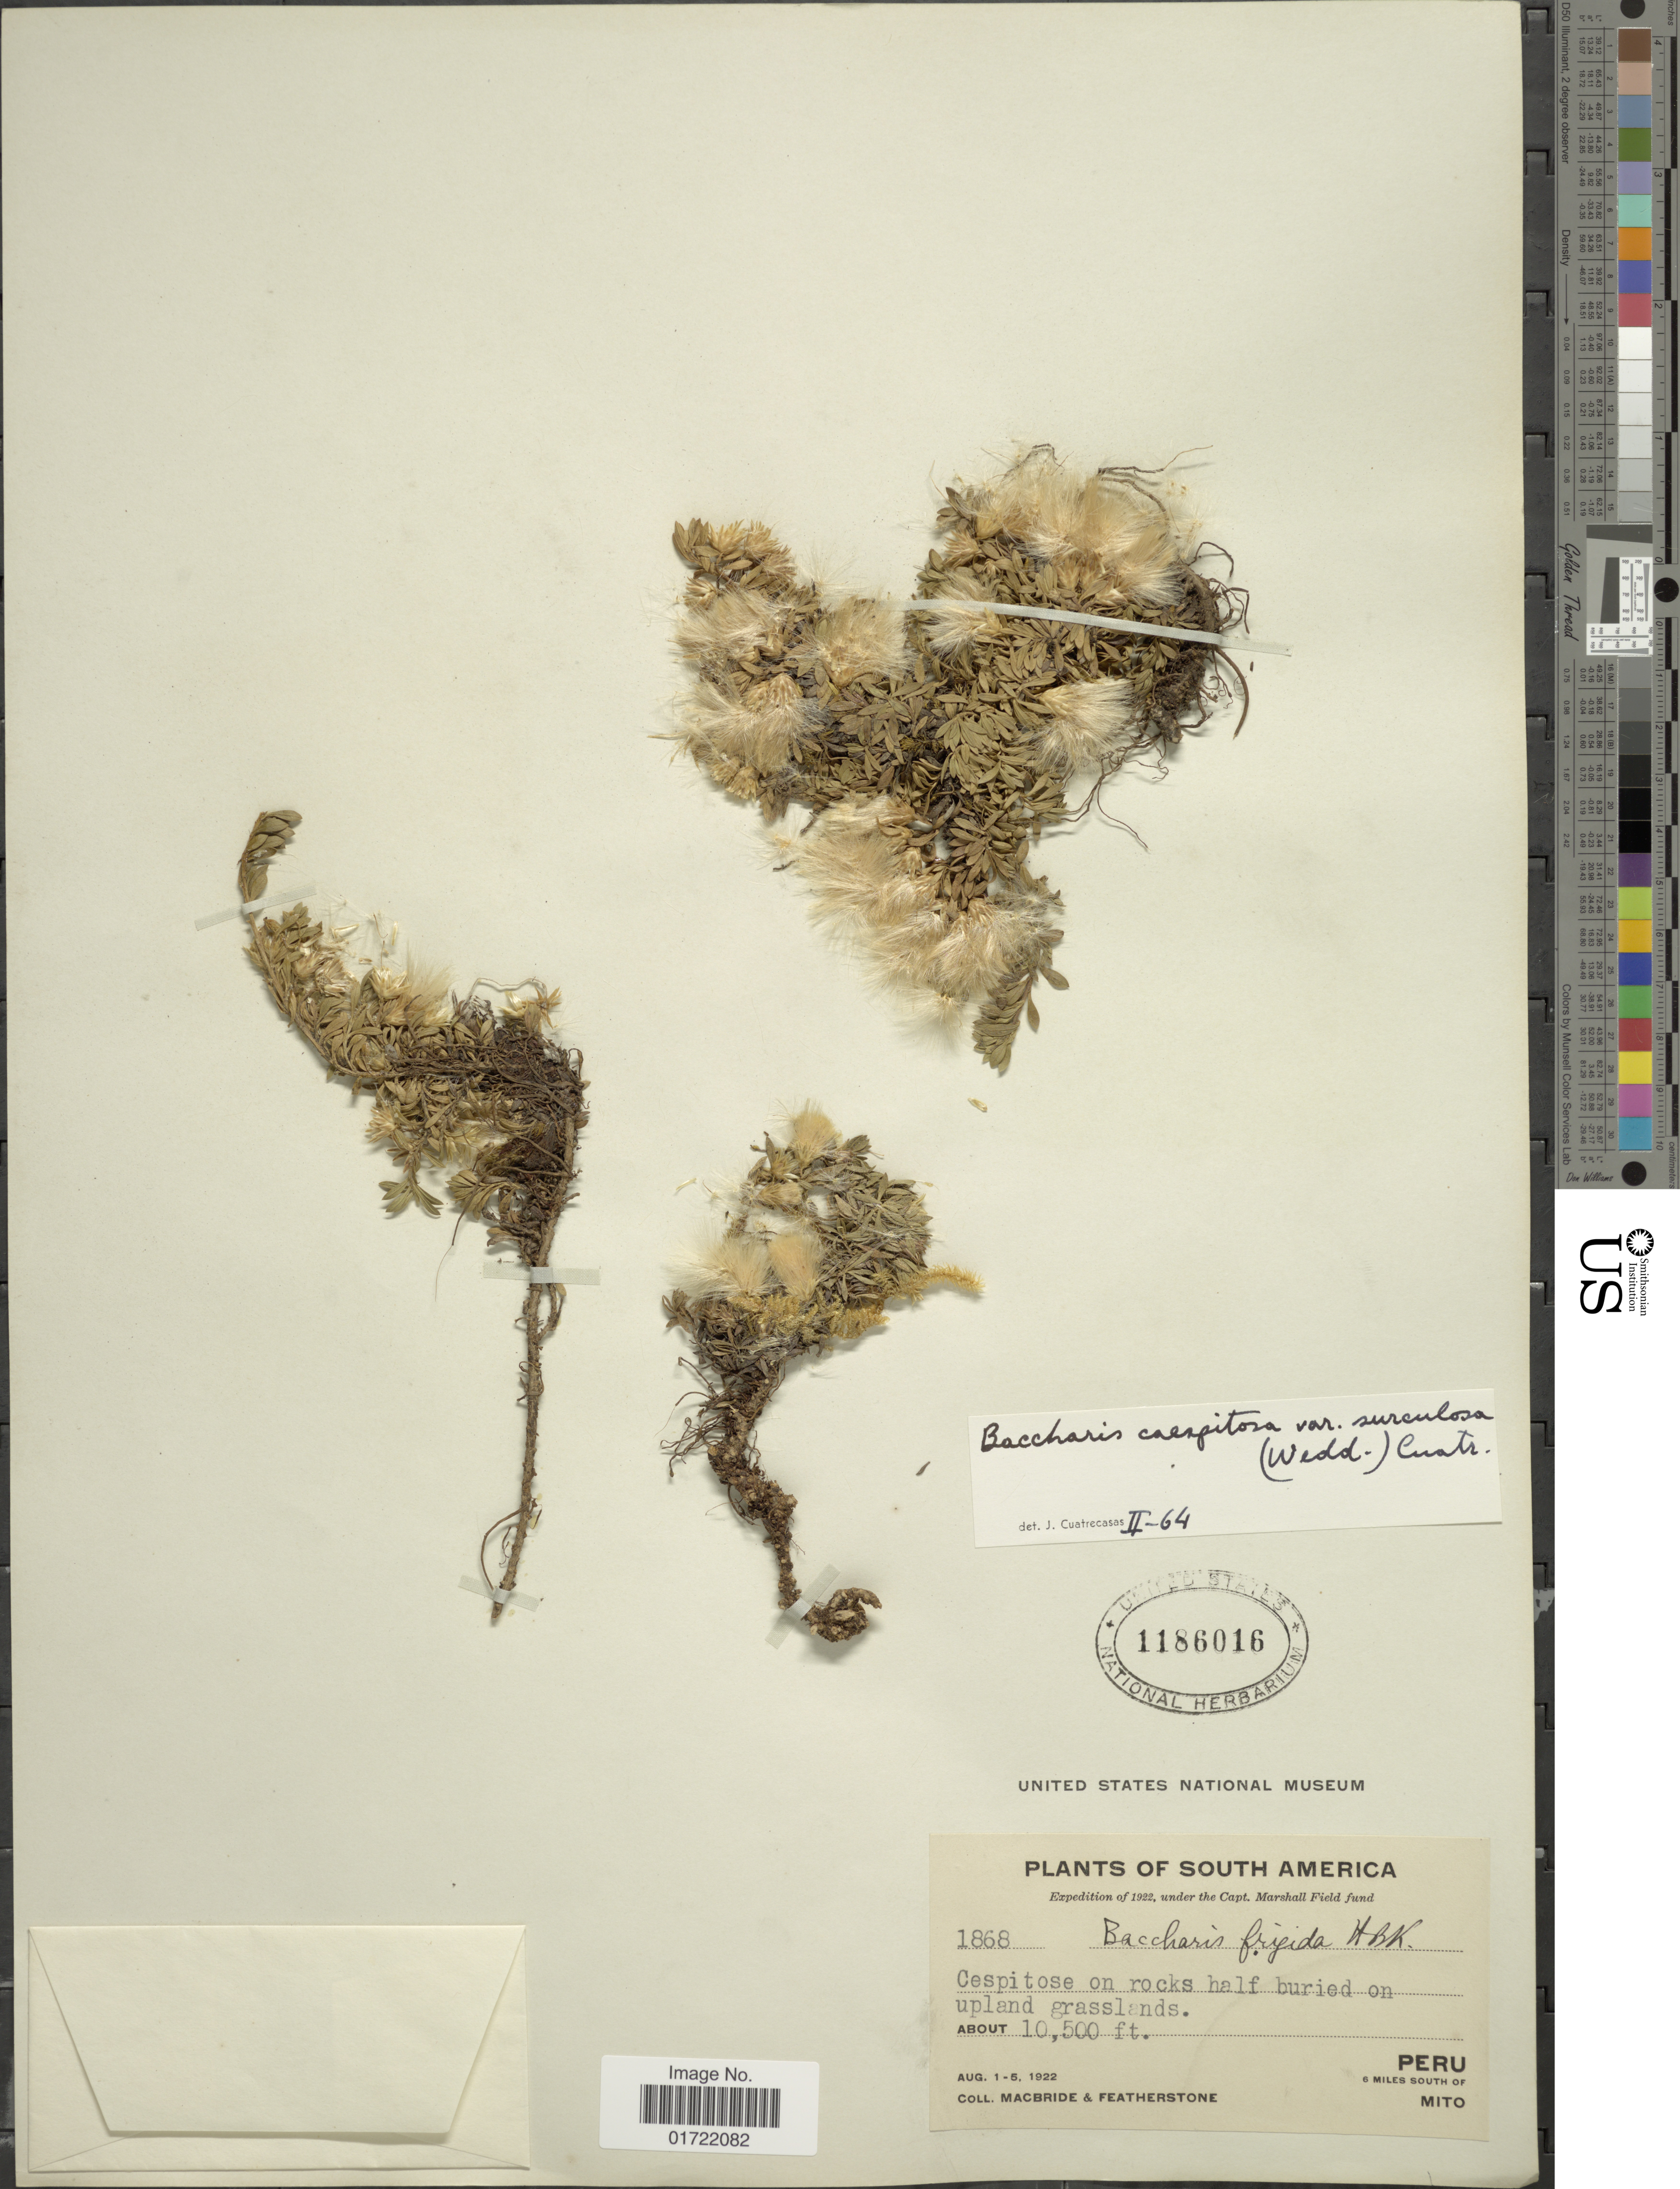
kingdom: Plantae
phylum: Tracheophyta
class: Magnoliopsida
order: Asterales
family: Asteraceae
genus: Baccharis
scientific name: Baccharis caespitosa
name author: (Ruiz & Pav.) Pers.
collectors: Macbride, -- & -. Featherstone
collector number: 1868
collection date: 1922-08-01/1922-08-05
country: Peru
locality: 6 miles S of Mito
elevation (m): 3200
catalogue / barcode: US 1186016